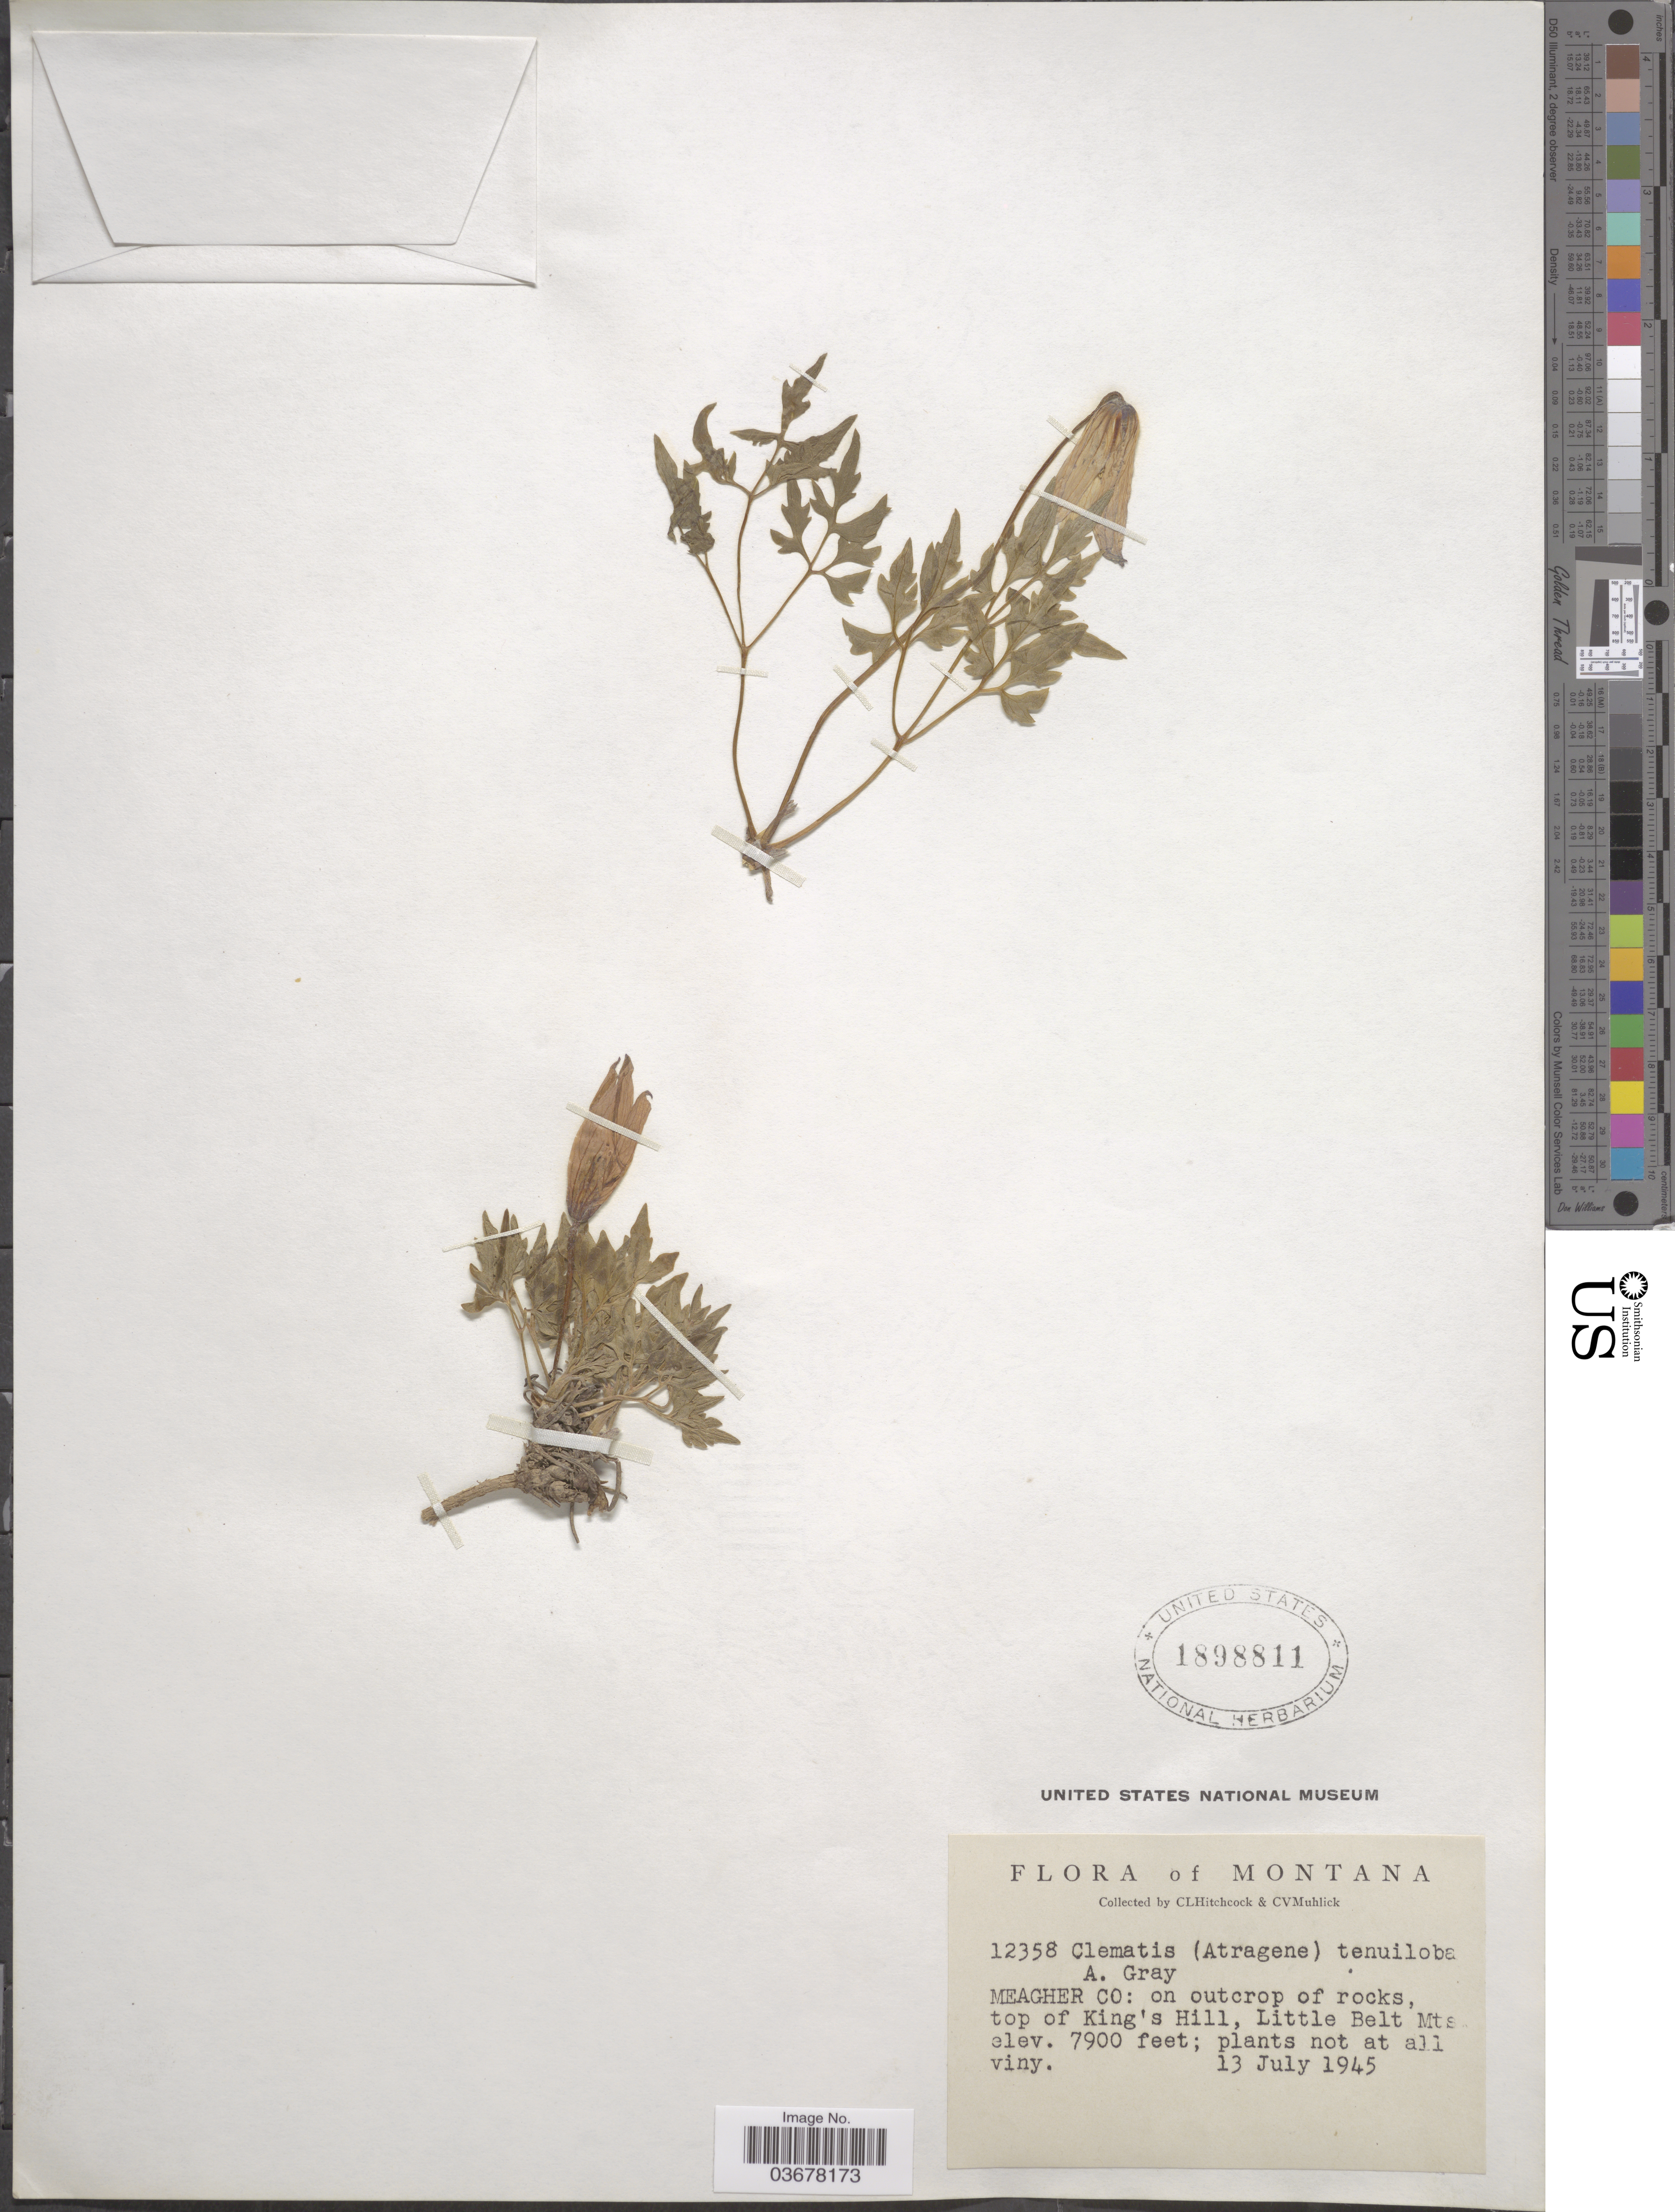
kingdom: Plantae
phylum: Tracheophyta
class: Magnoliopsida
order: Ranunculales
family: Ranunculaceae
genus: Clematis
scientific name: Clematis columbiana var. tenuiloba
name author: (A. Gray) J.S. Pringle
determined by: Strong, M. T., (US), Smithsonian Institution - National Museum of Natural History (UNITED STATES)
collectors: C. L. Hitchcock & C. V. Muhlick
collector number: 12358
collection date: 1945-07-13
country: United States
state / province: Montana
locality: Meagher Co: on outcrop of rocks, top of King's Hill, Little Belt Mts.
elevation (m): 2408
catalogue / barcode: US 1898811